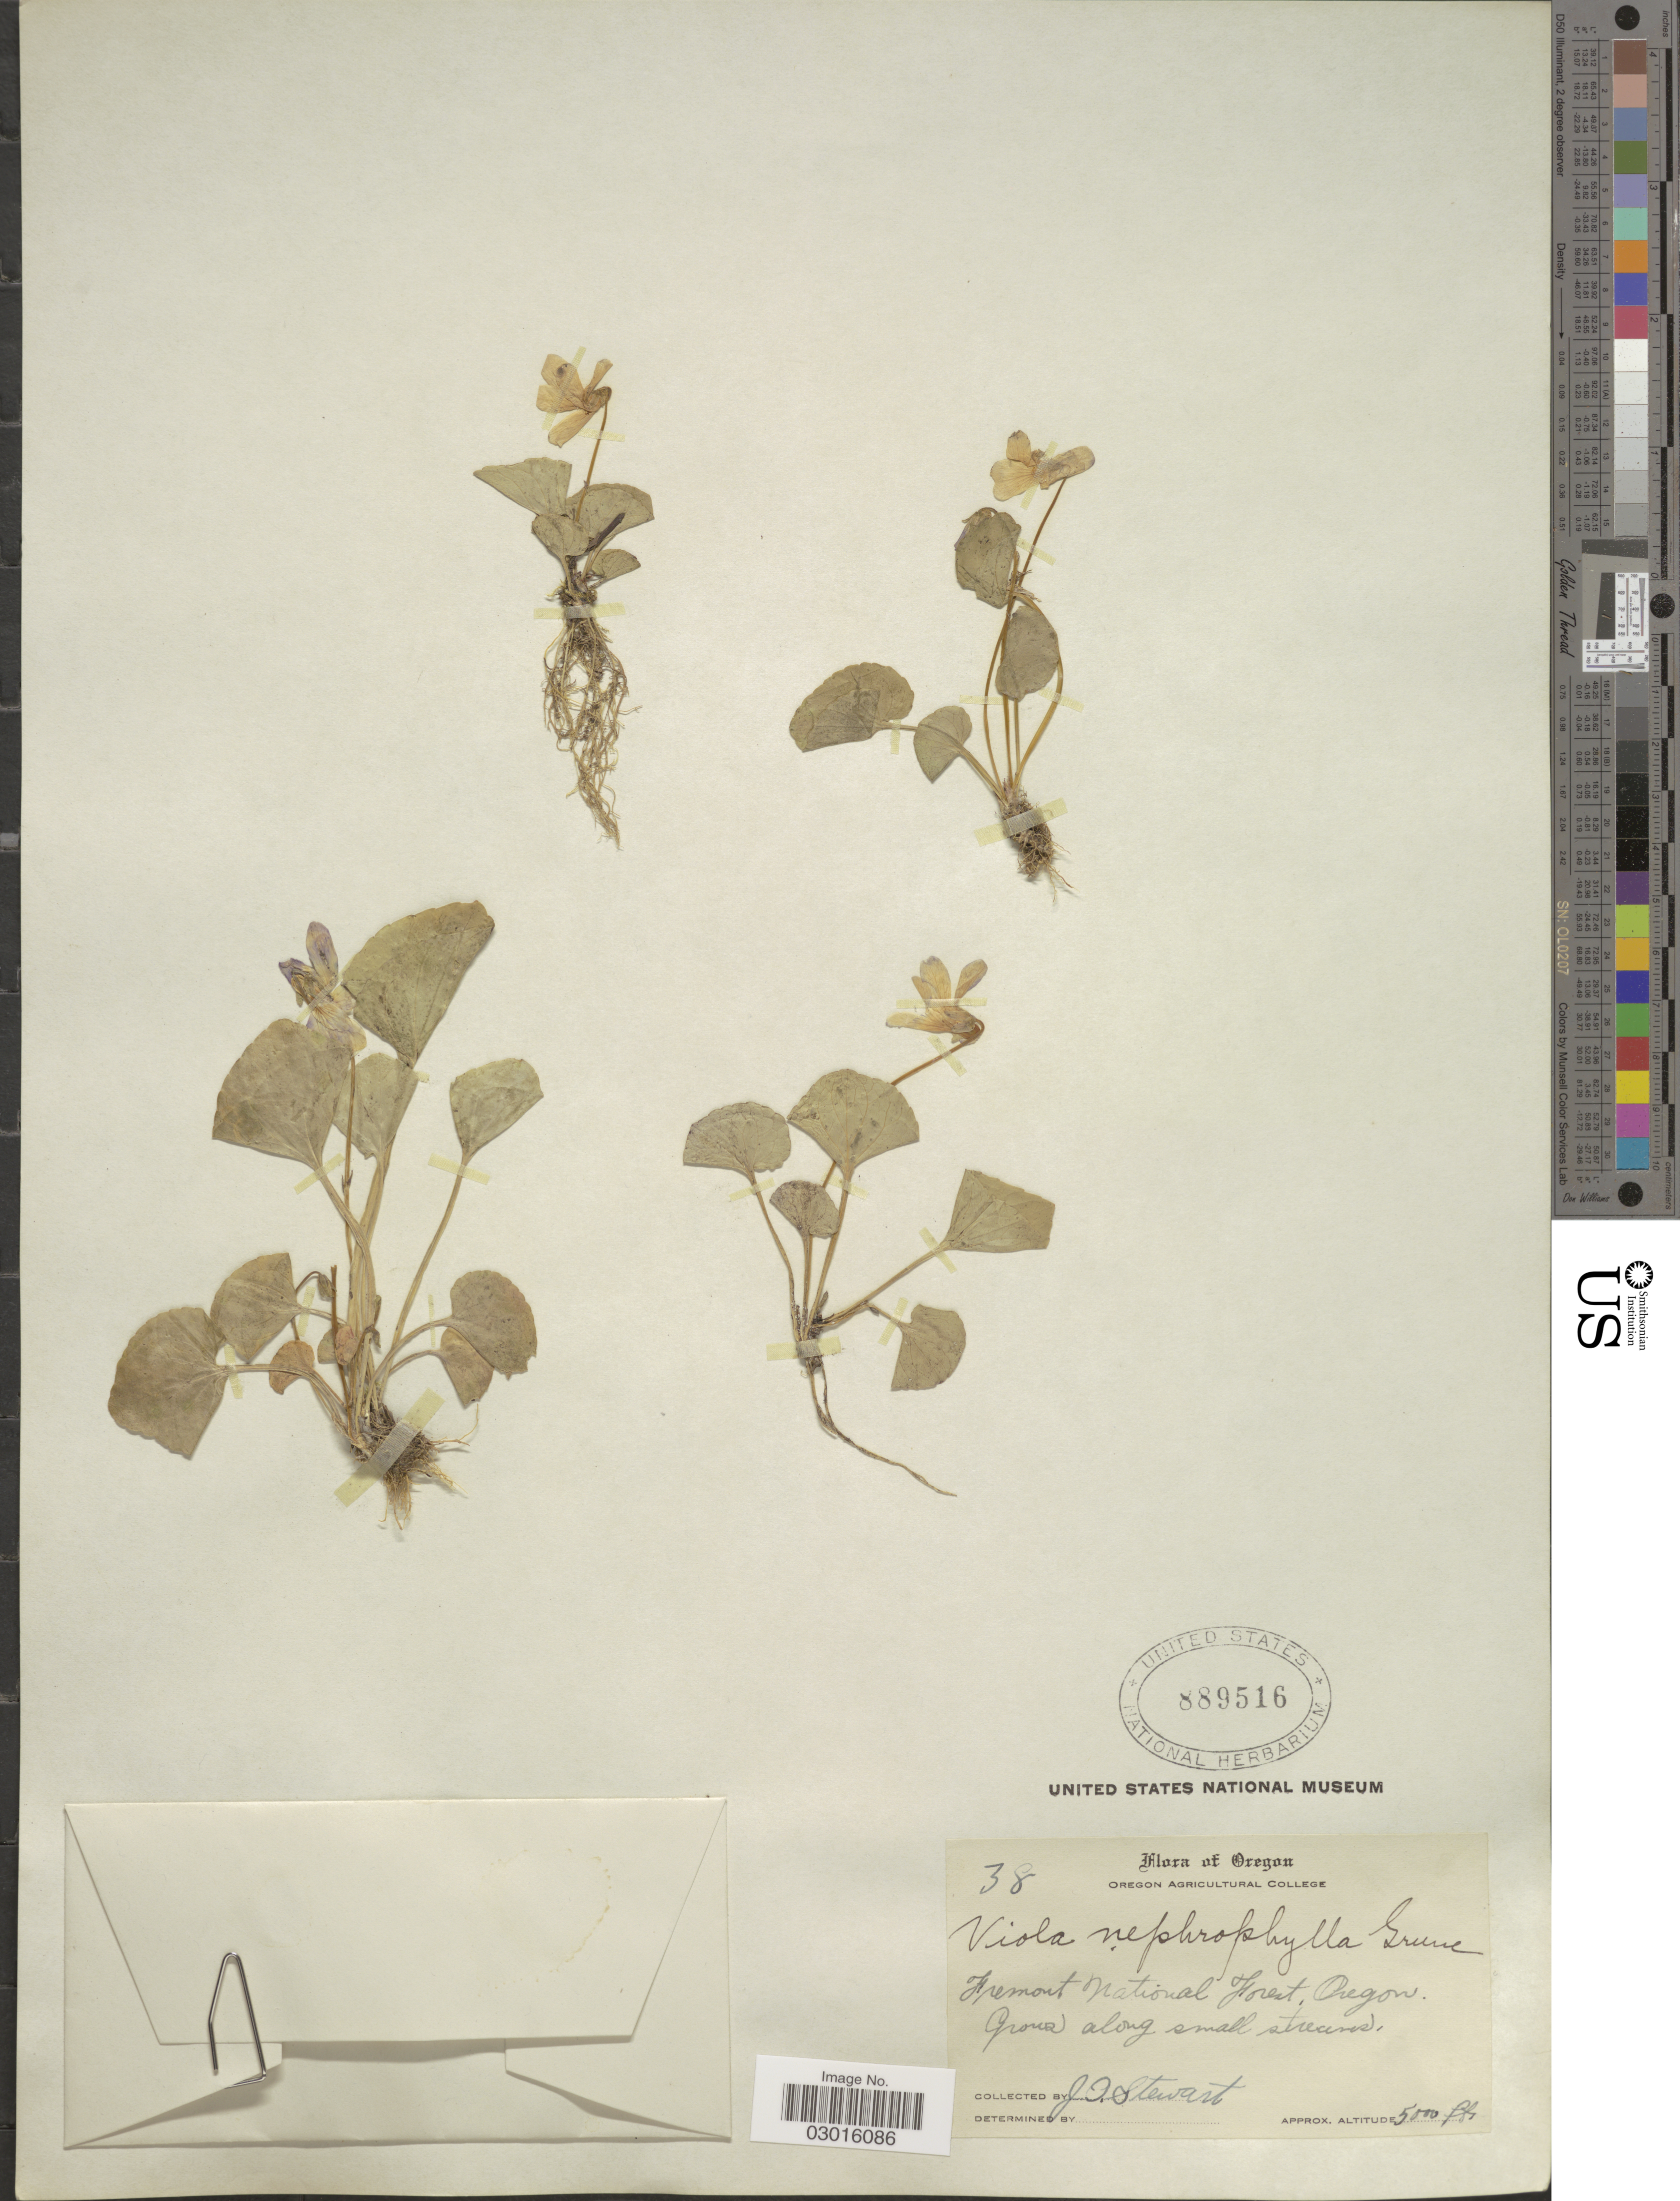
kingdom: Plantae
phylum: Tracheophyta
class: Magnoliopsida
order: Malpighiales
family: Violaceae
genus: Viola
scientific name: Viola nephrophylla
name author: Greene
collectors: J. Stewart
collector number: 38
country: United States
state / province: Oregon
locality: Fremont National Forest.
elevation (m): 1524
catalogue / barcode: US 889516